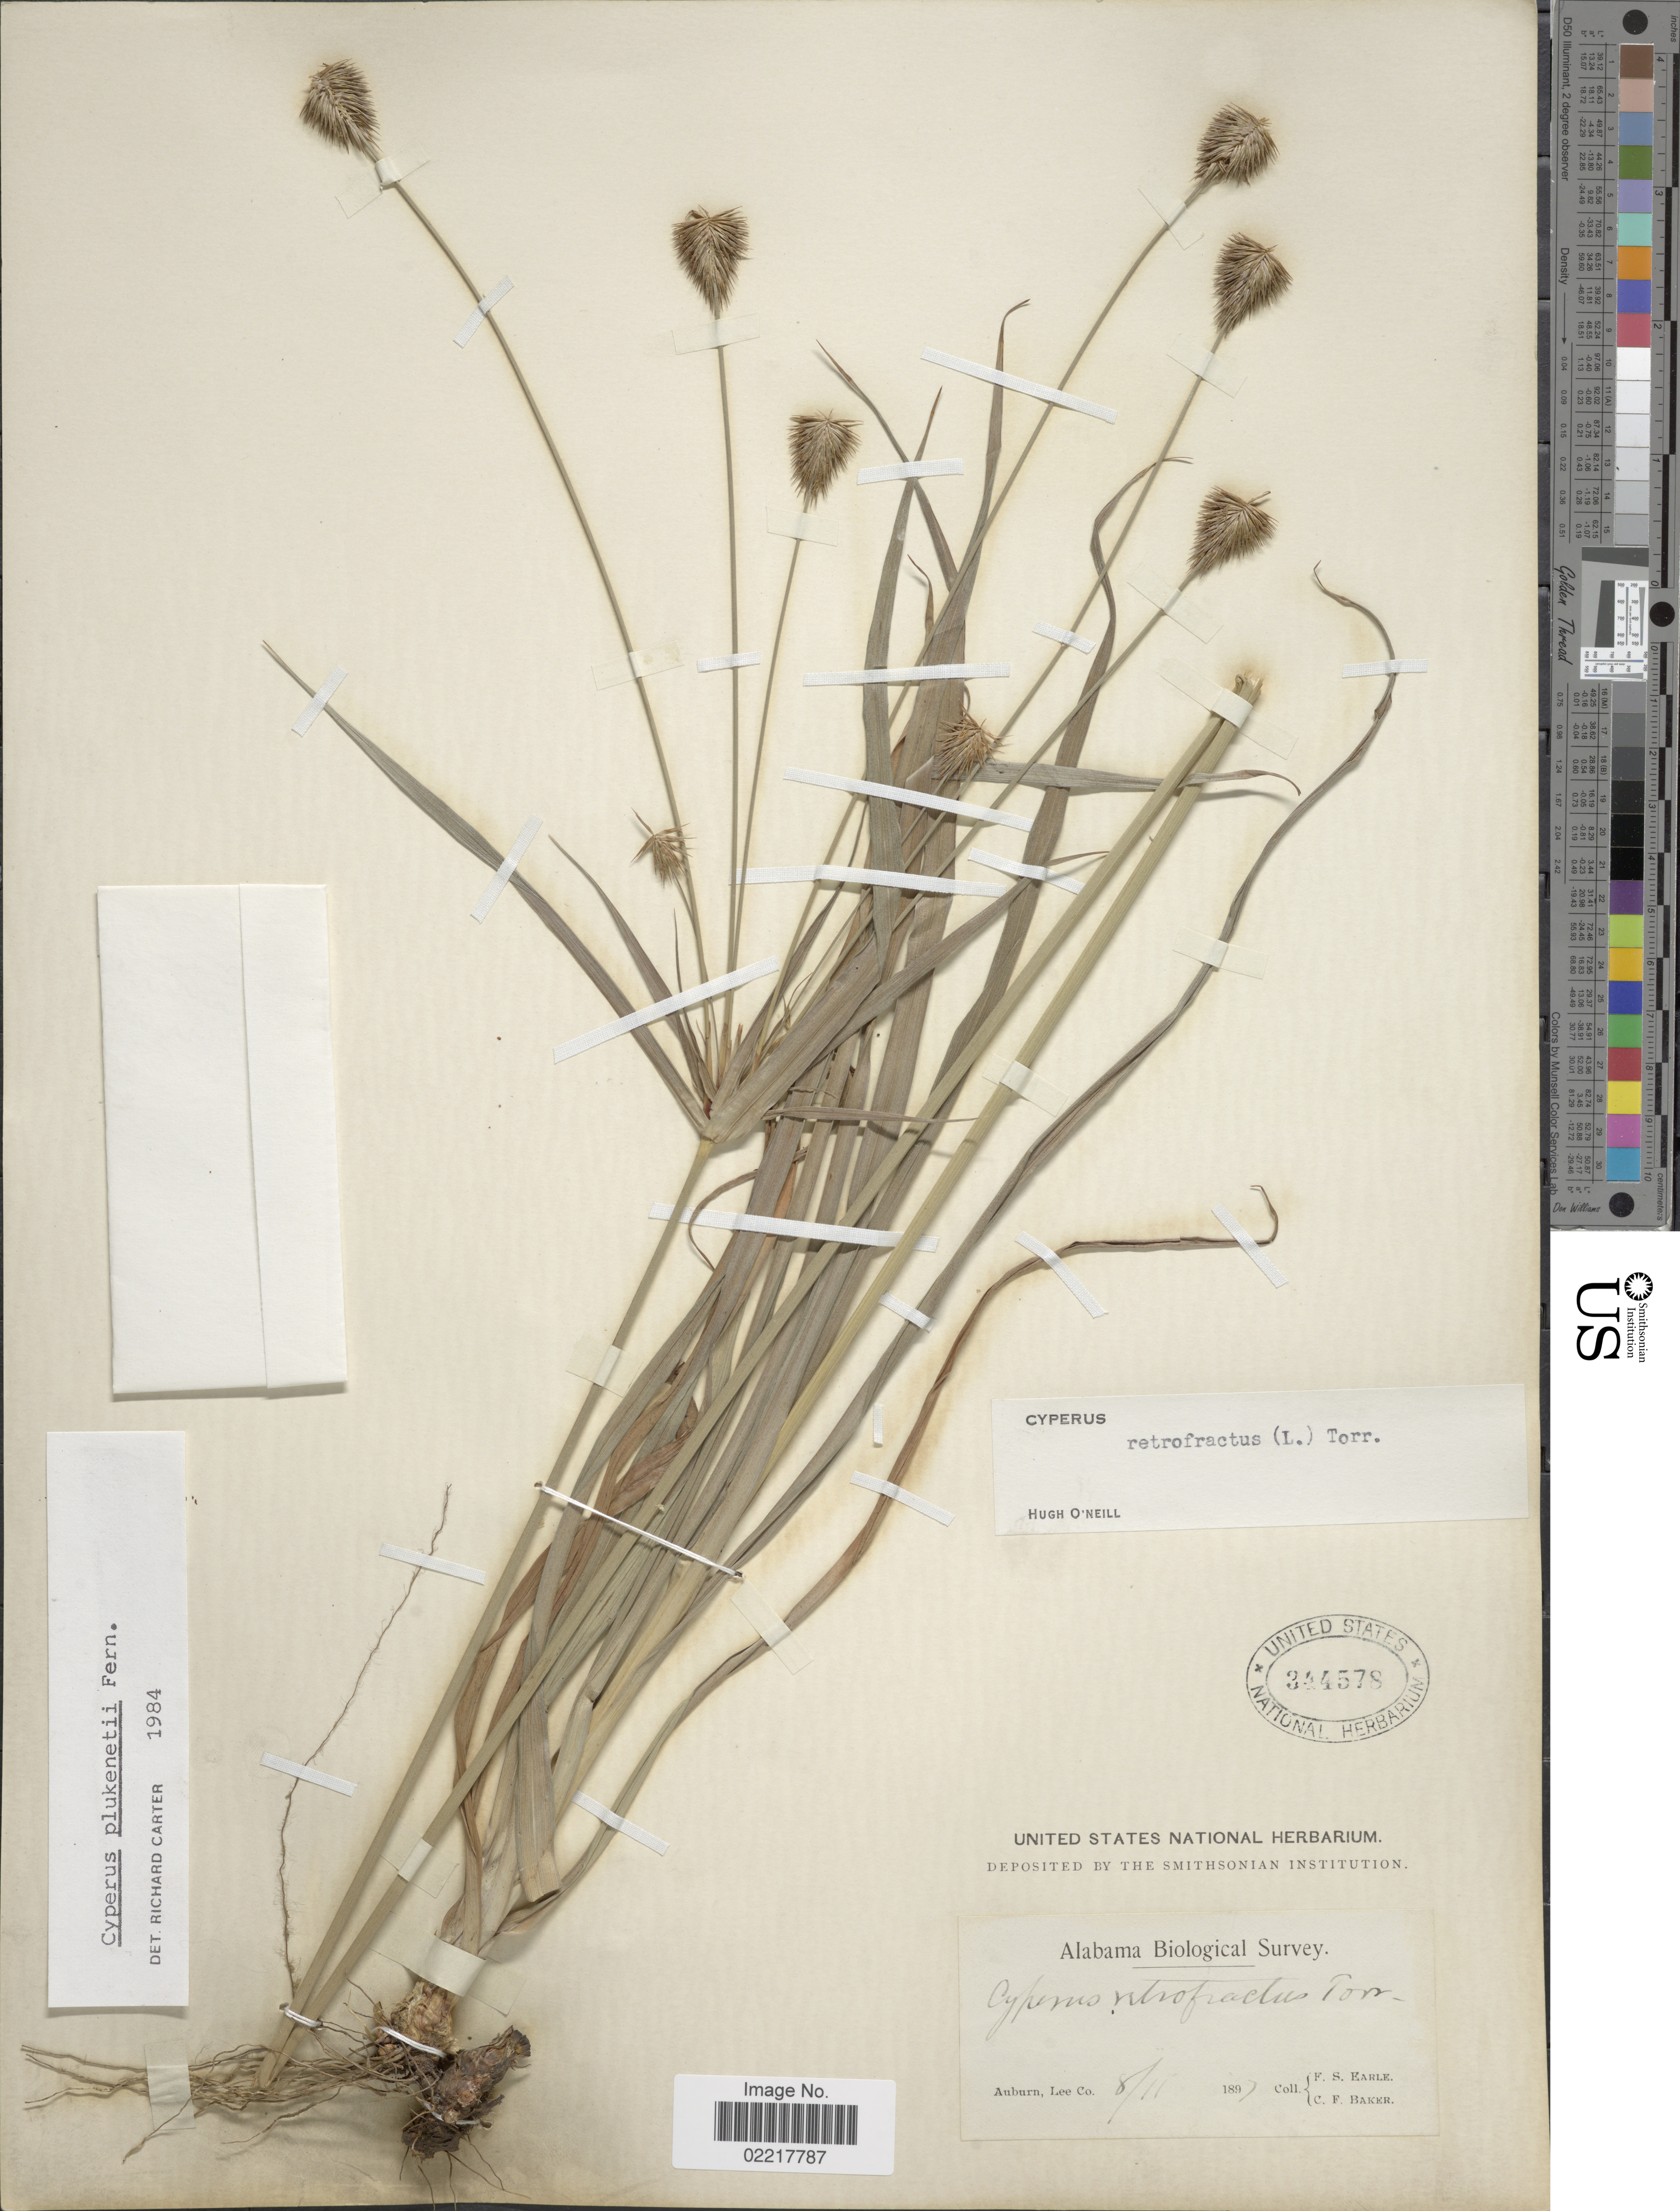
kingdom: Plantae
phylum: Tracheophyta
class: Liliopsida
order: Poales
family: Cyperaceae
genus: Cyperus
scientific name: Cyperus plukenetii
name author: Fernald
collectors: F. S. Earle & C. F. Baker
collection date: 1897-08-11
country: United States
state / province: Alabama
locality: Auburn, Lee Co.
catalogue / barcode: US 344578